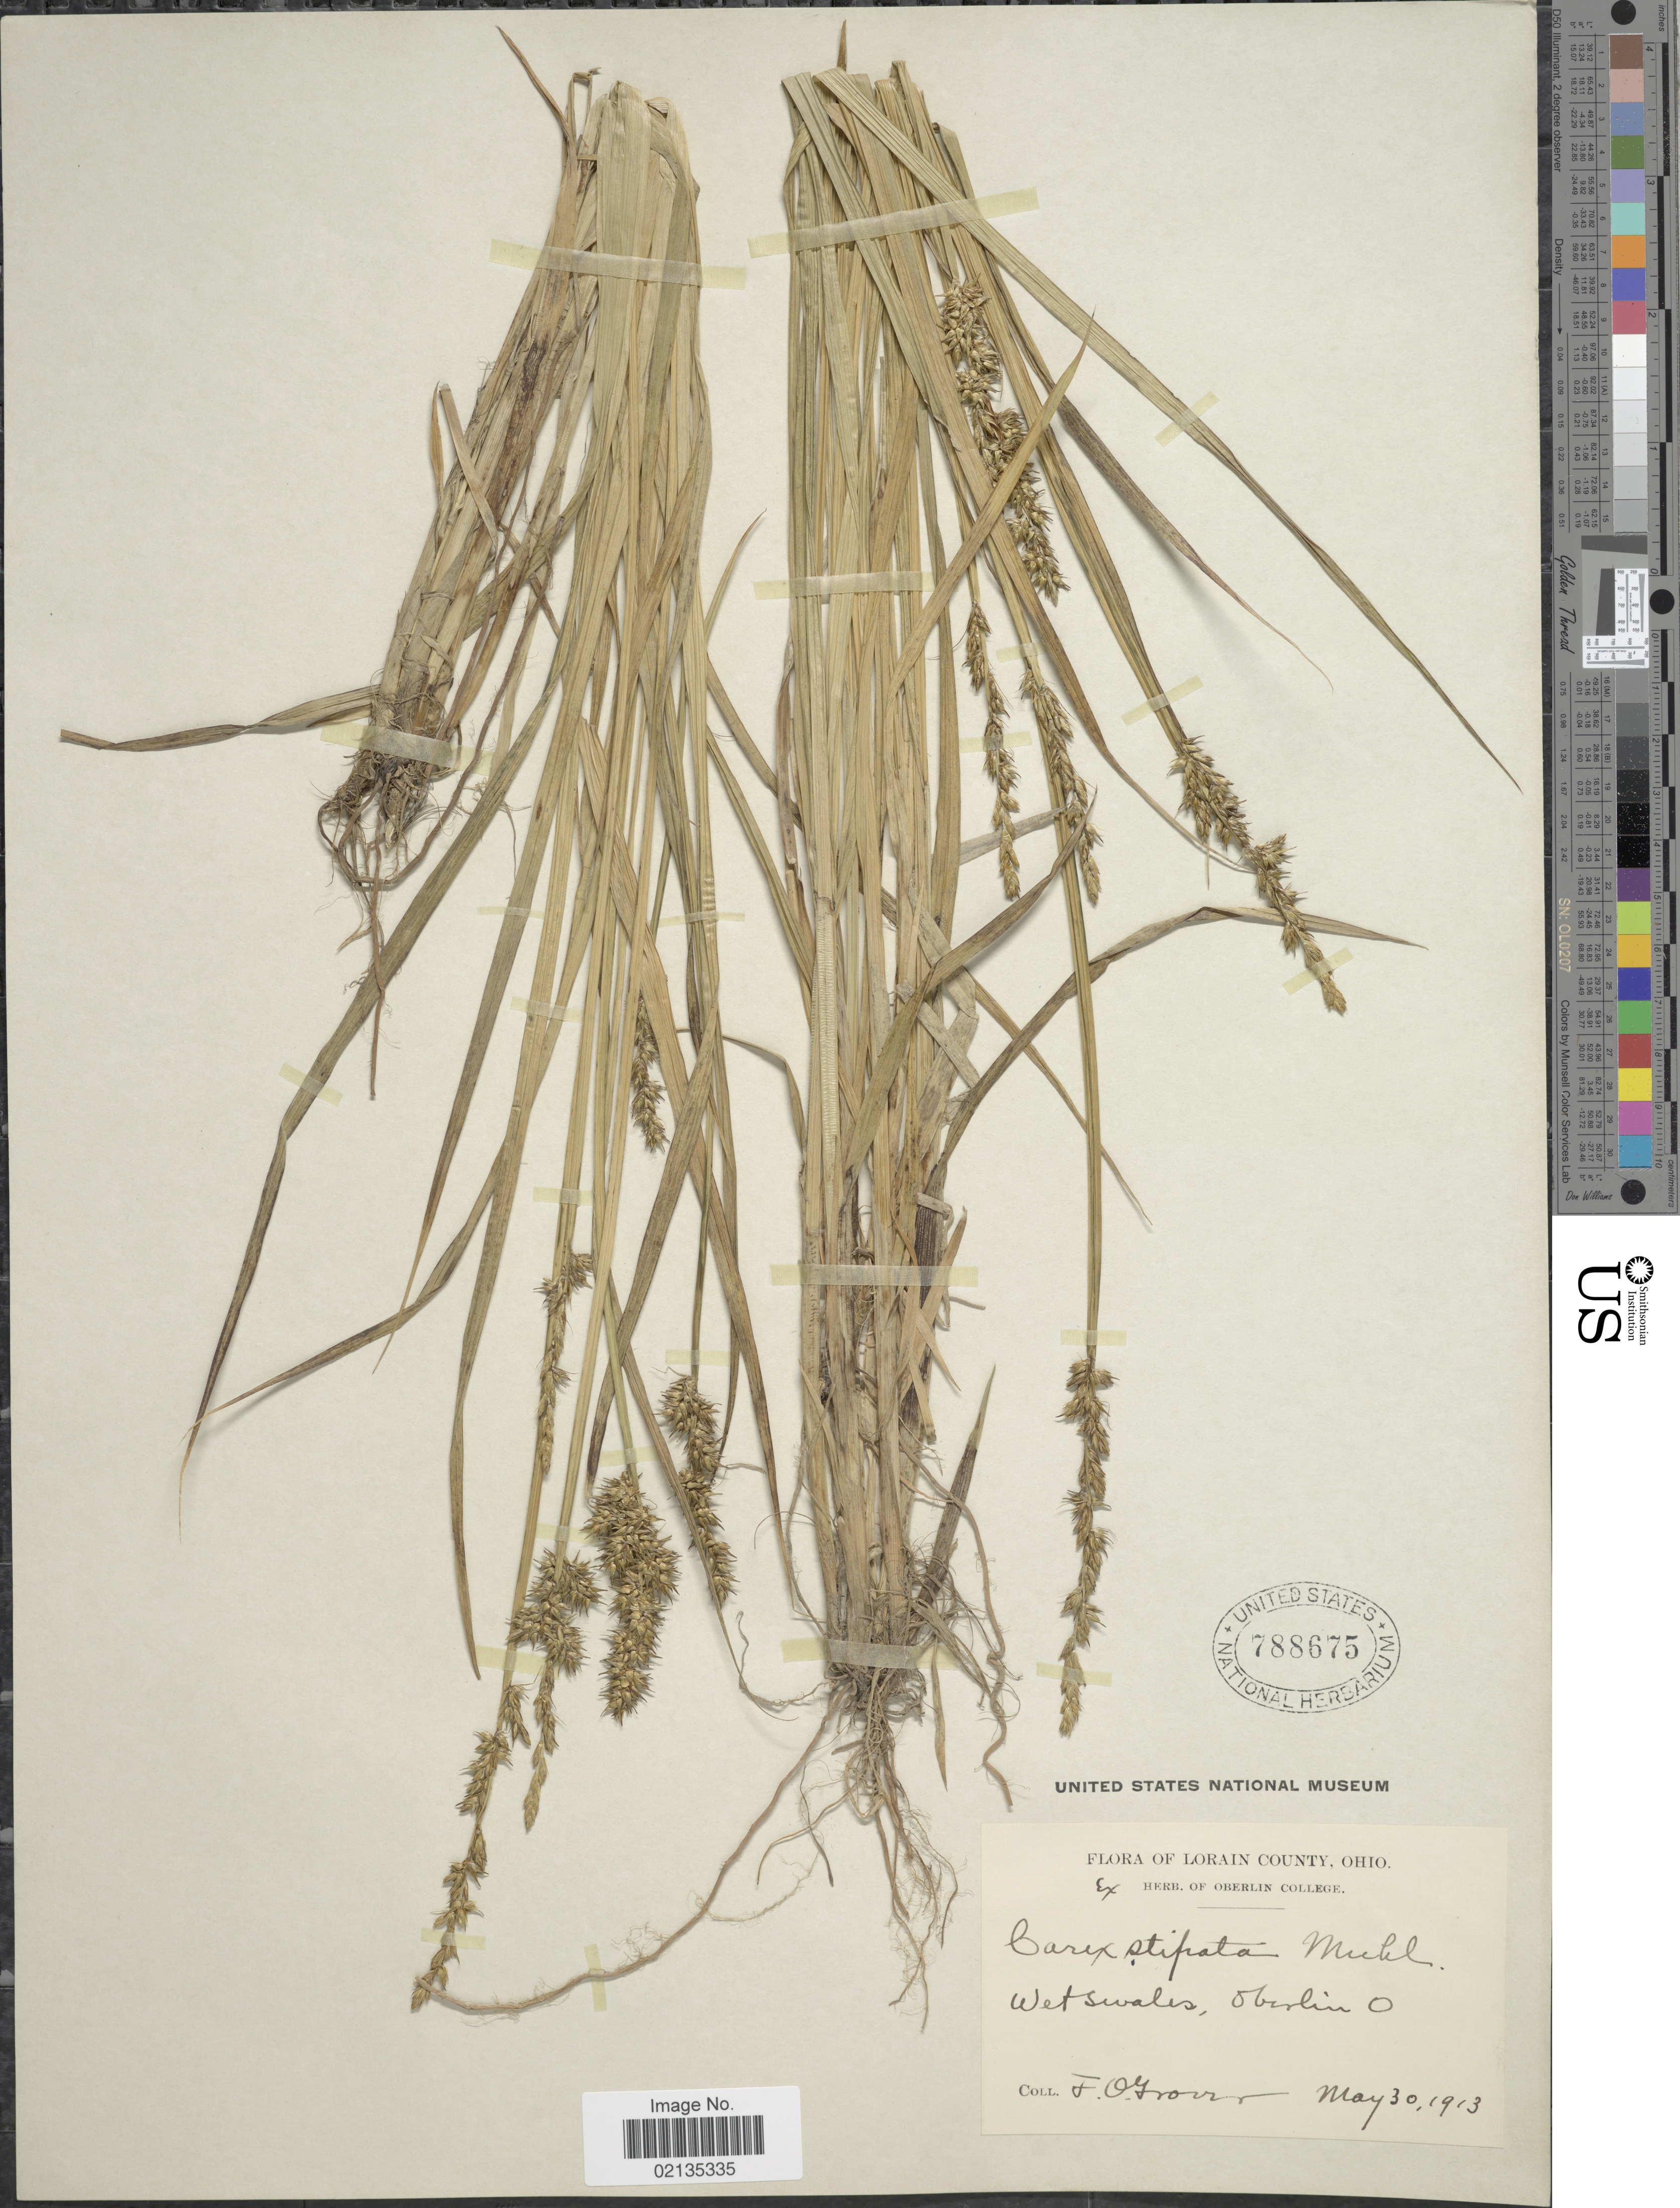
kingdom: Plantae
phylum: Tracheophyta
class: Liliopsida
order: Poales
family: Cyperaceae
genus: Carex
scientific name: Carex stipata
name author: Muhl. ex Willd.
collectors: F. Grover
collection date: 1913-05-30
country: United States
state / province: Ohio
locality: Lorain County, Oberlin O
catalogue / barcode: US 788675